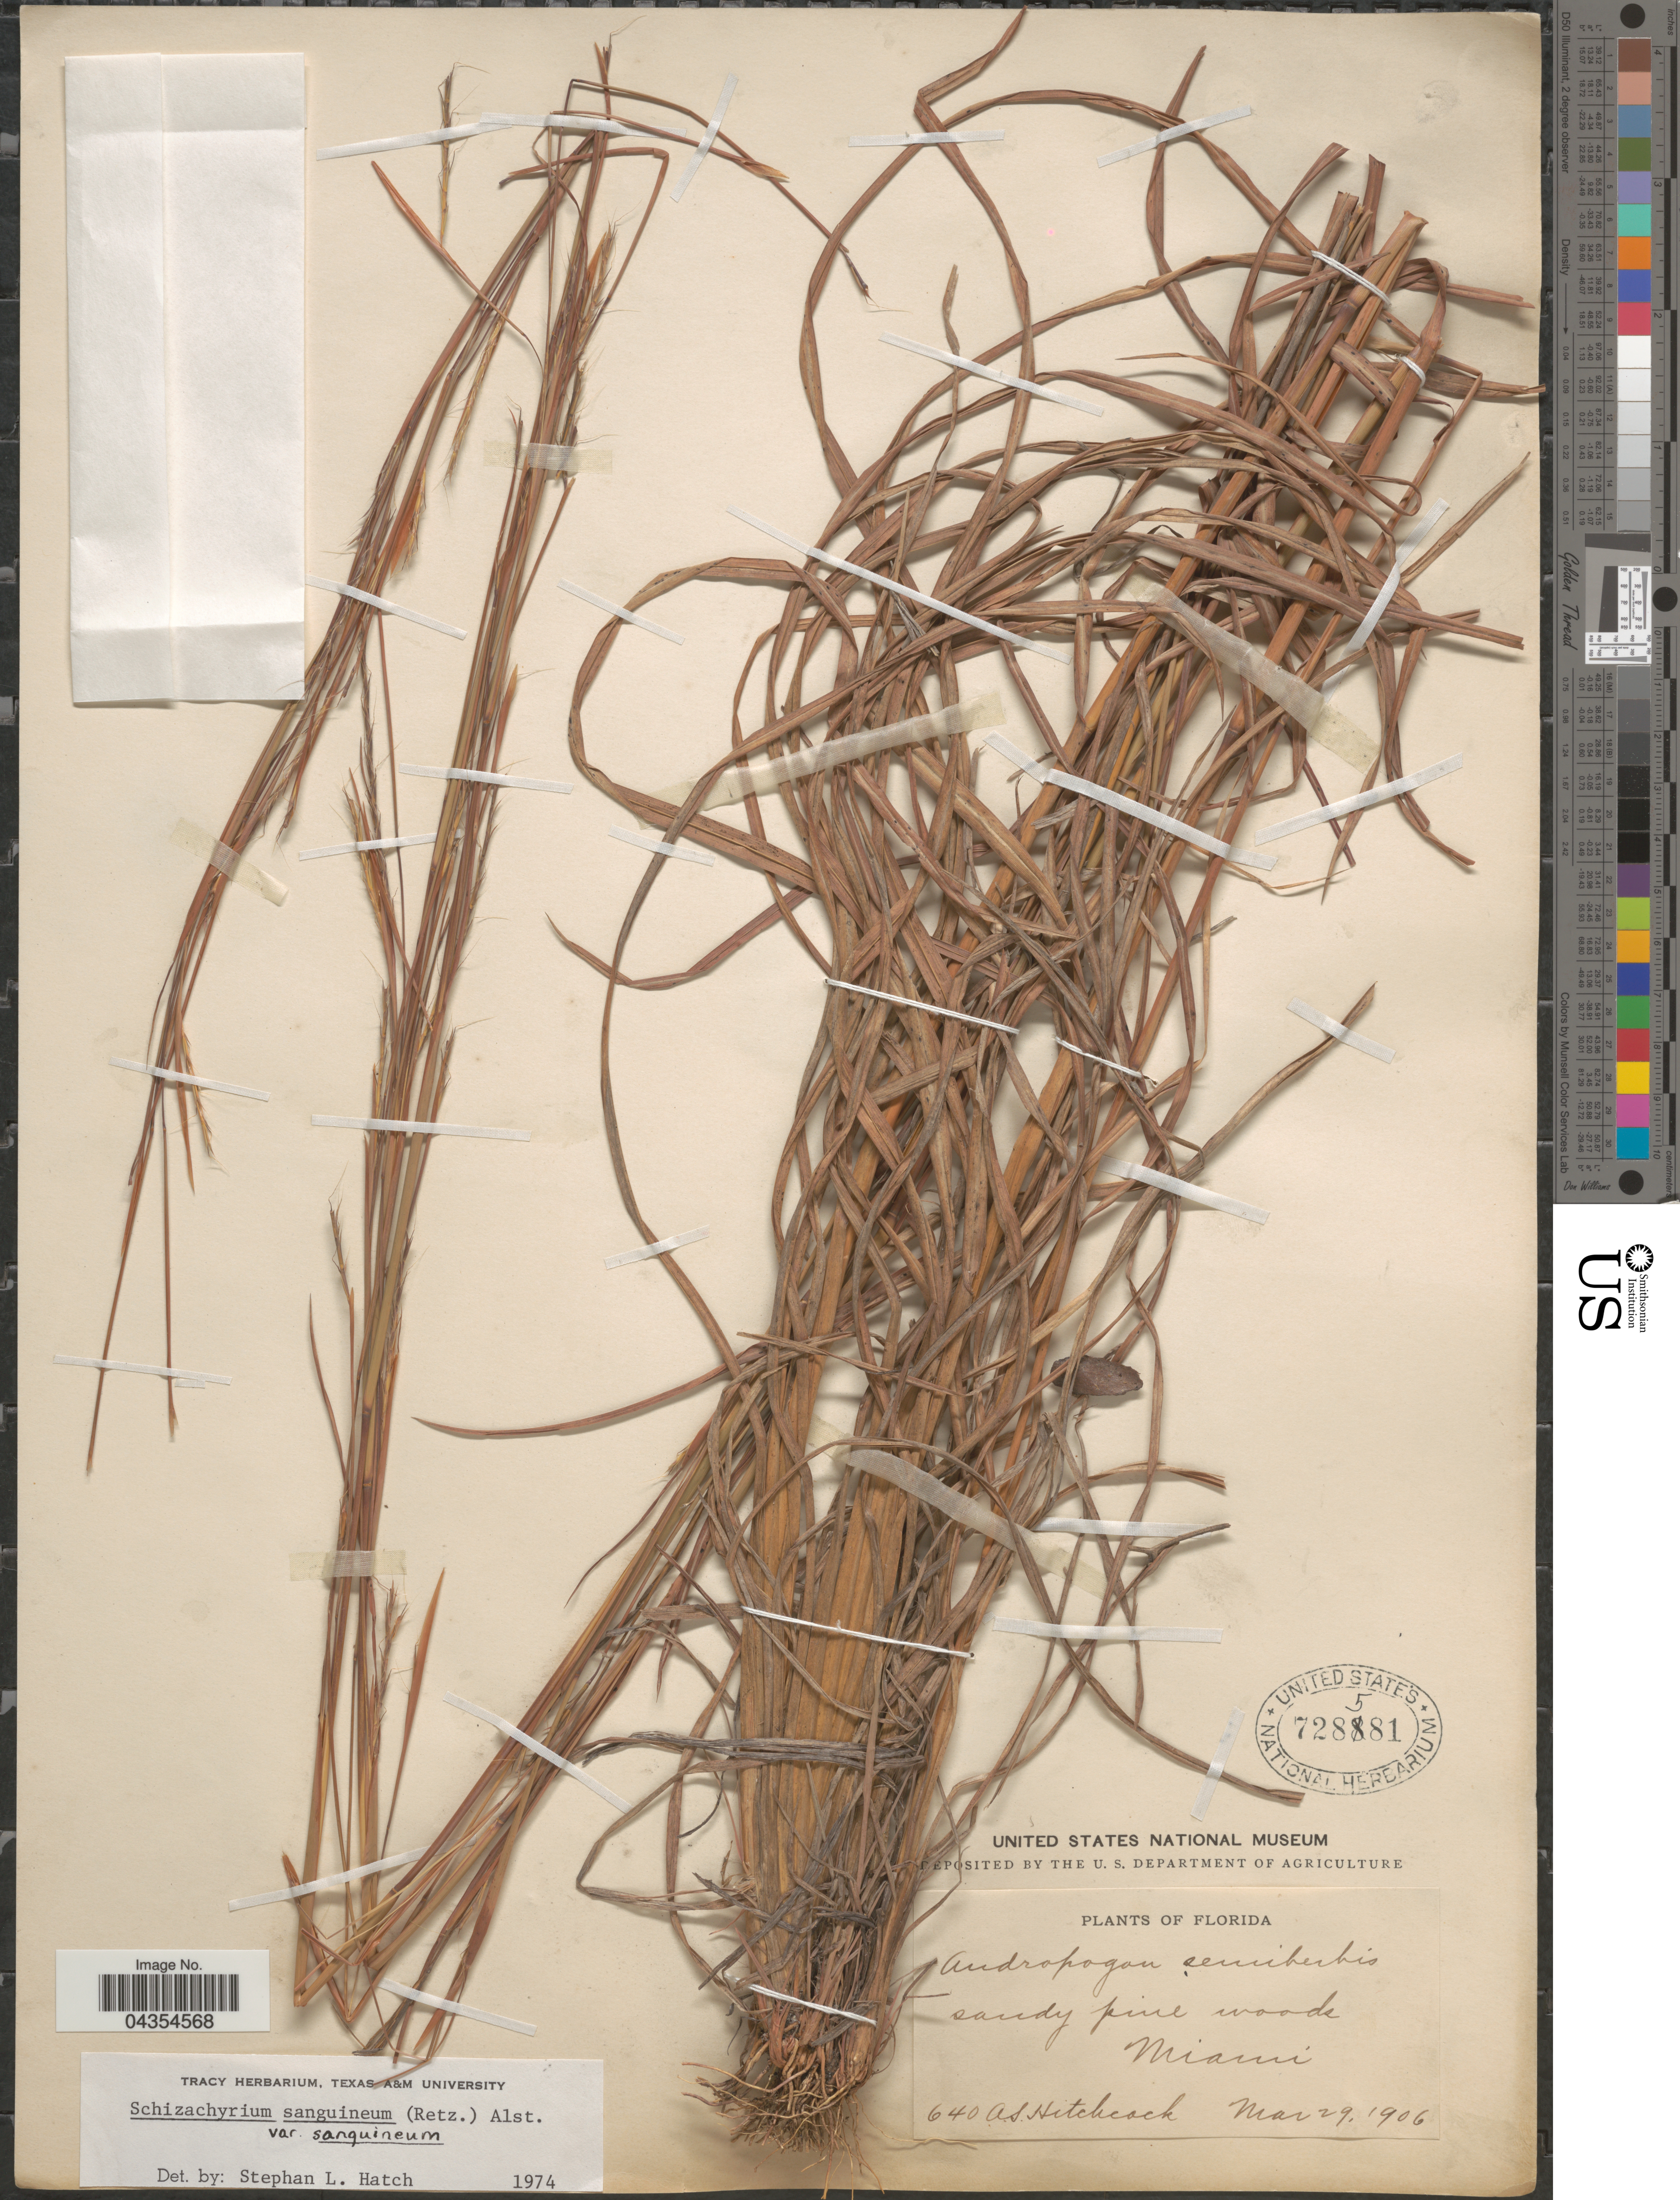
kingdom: Plantae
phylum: Tracheophyta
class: Liliopsida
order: Poales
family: Poaceae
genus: Schizachyrium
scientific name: Schizachyrium sanguineum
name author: (Retz.) Alston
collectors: A. S. Hitchcock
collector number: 640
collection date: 1906-03-29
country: United States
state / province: Florida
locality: Sandy pine woods. Miami.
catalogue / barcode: US 728581